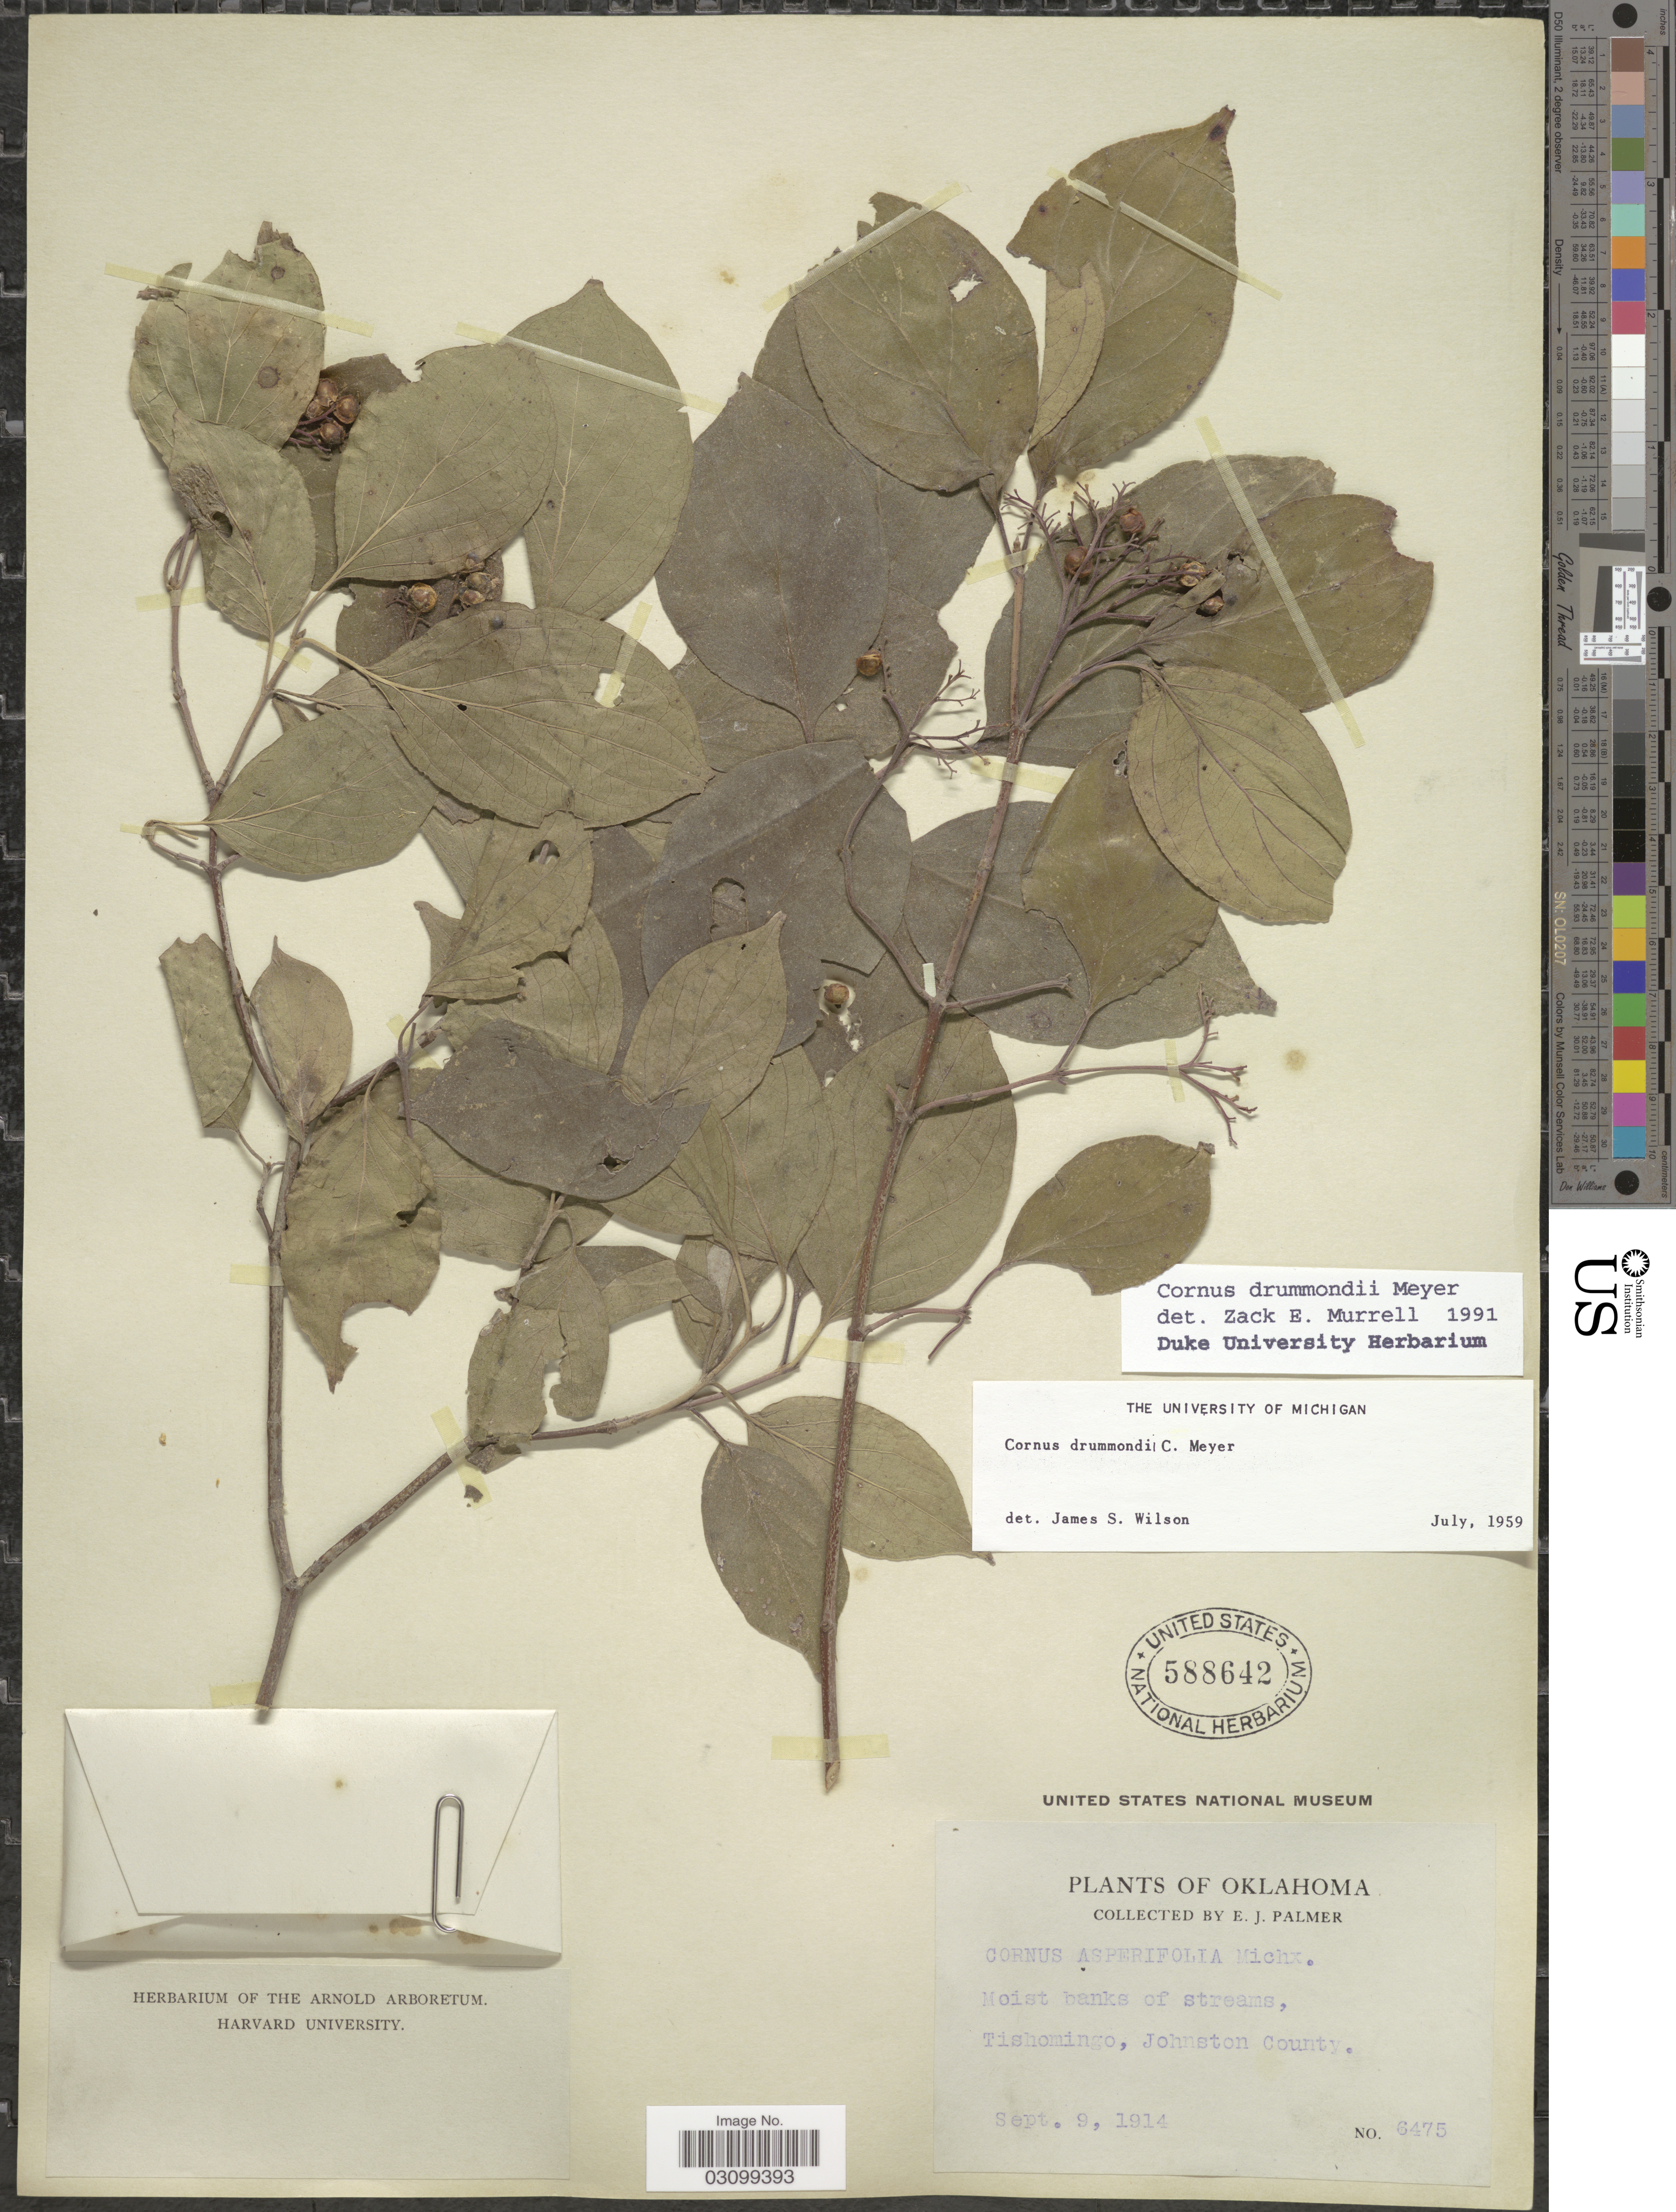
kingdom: Plantae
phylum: Tracheophyta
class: Magnoliopsida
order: Cornales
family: Cornaceae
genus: Cornus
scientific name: Cornus drummondii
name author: C.A. Mey.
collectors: E. J. Palmer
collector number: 6475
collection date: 1914-09-09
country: United States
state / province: Oklahoma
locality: Moist banks of streams, Tishomingo, Johnston County.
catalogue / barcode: US 588642